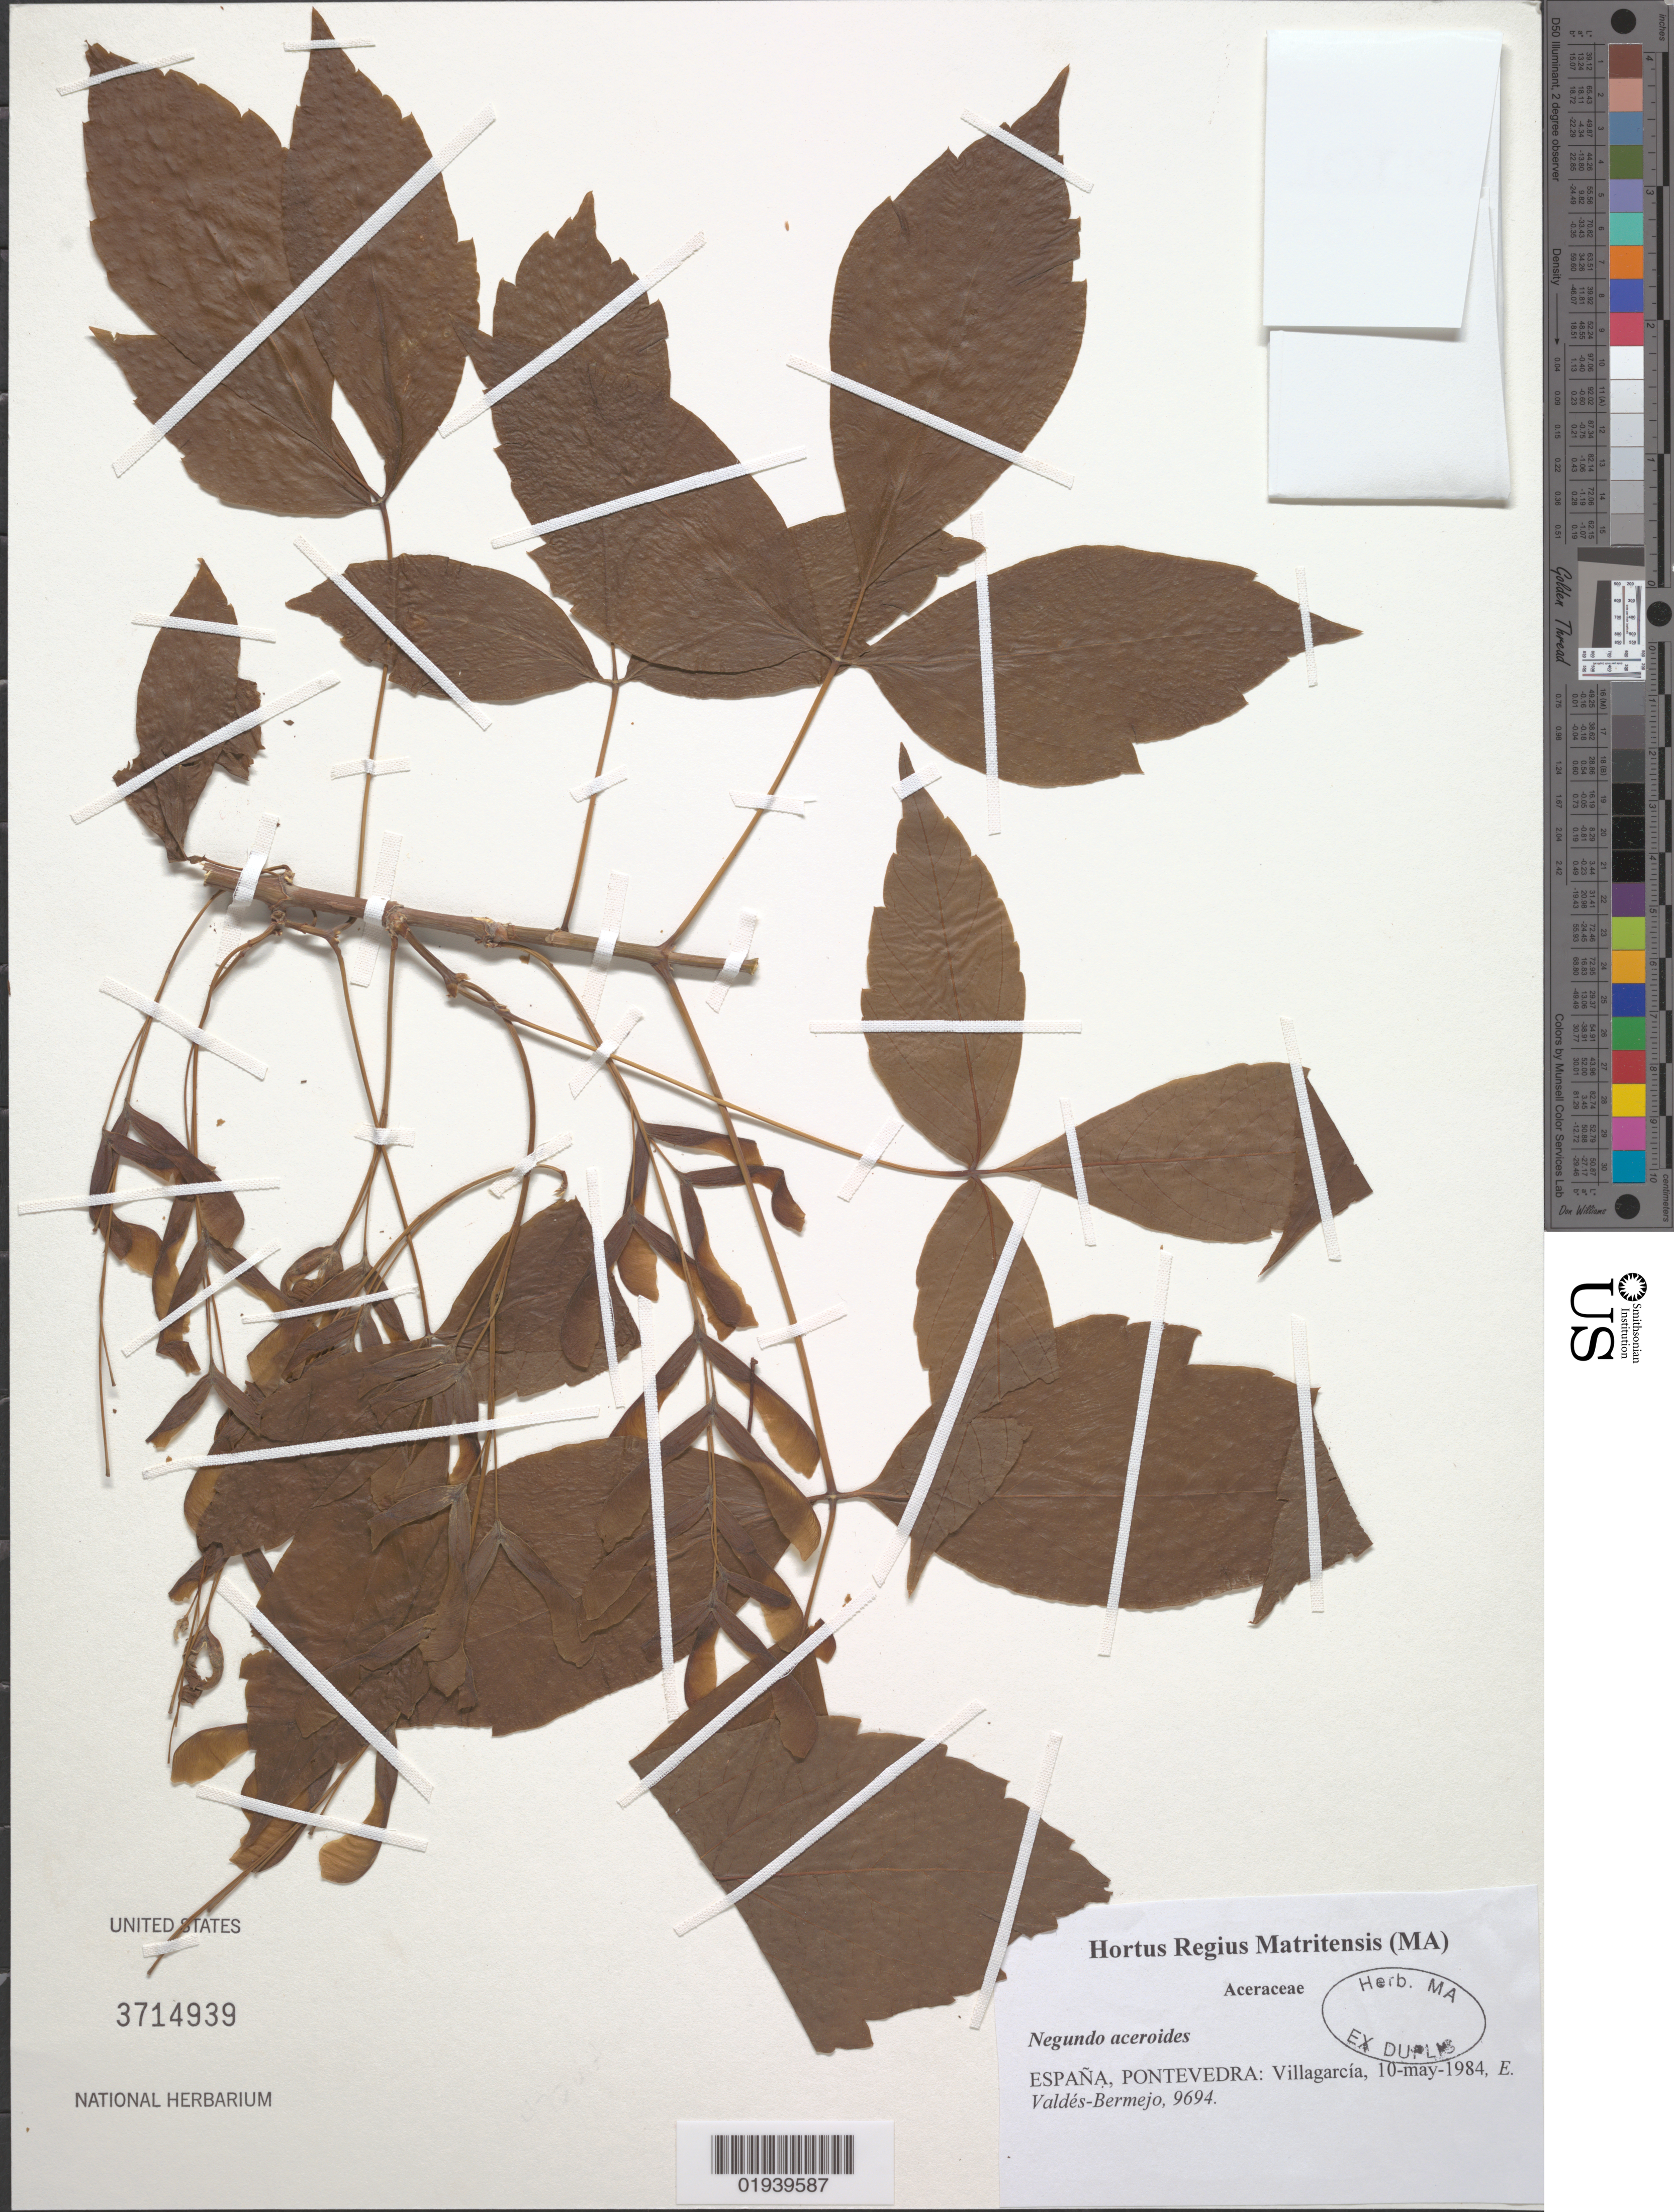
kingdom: Plantae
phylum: Tracheophyta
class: Magnoliopsida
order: Sapindales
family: Sapindaceae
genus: Acer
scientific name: Acer negundo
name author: L.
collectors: E. Valdes Bermejo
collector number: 9694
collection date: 1984-05-10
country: Spain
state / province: Galicia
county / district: Pontevedra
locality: Villagarcía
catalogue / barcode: US 3714939